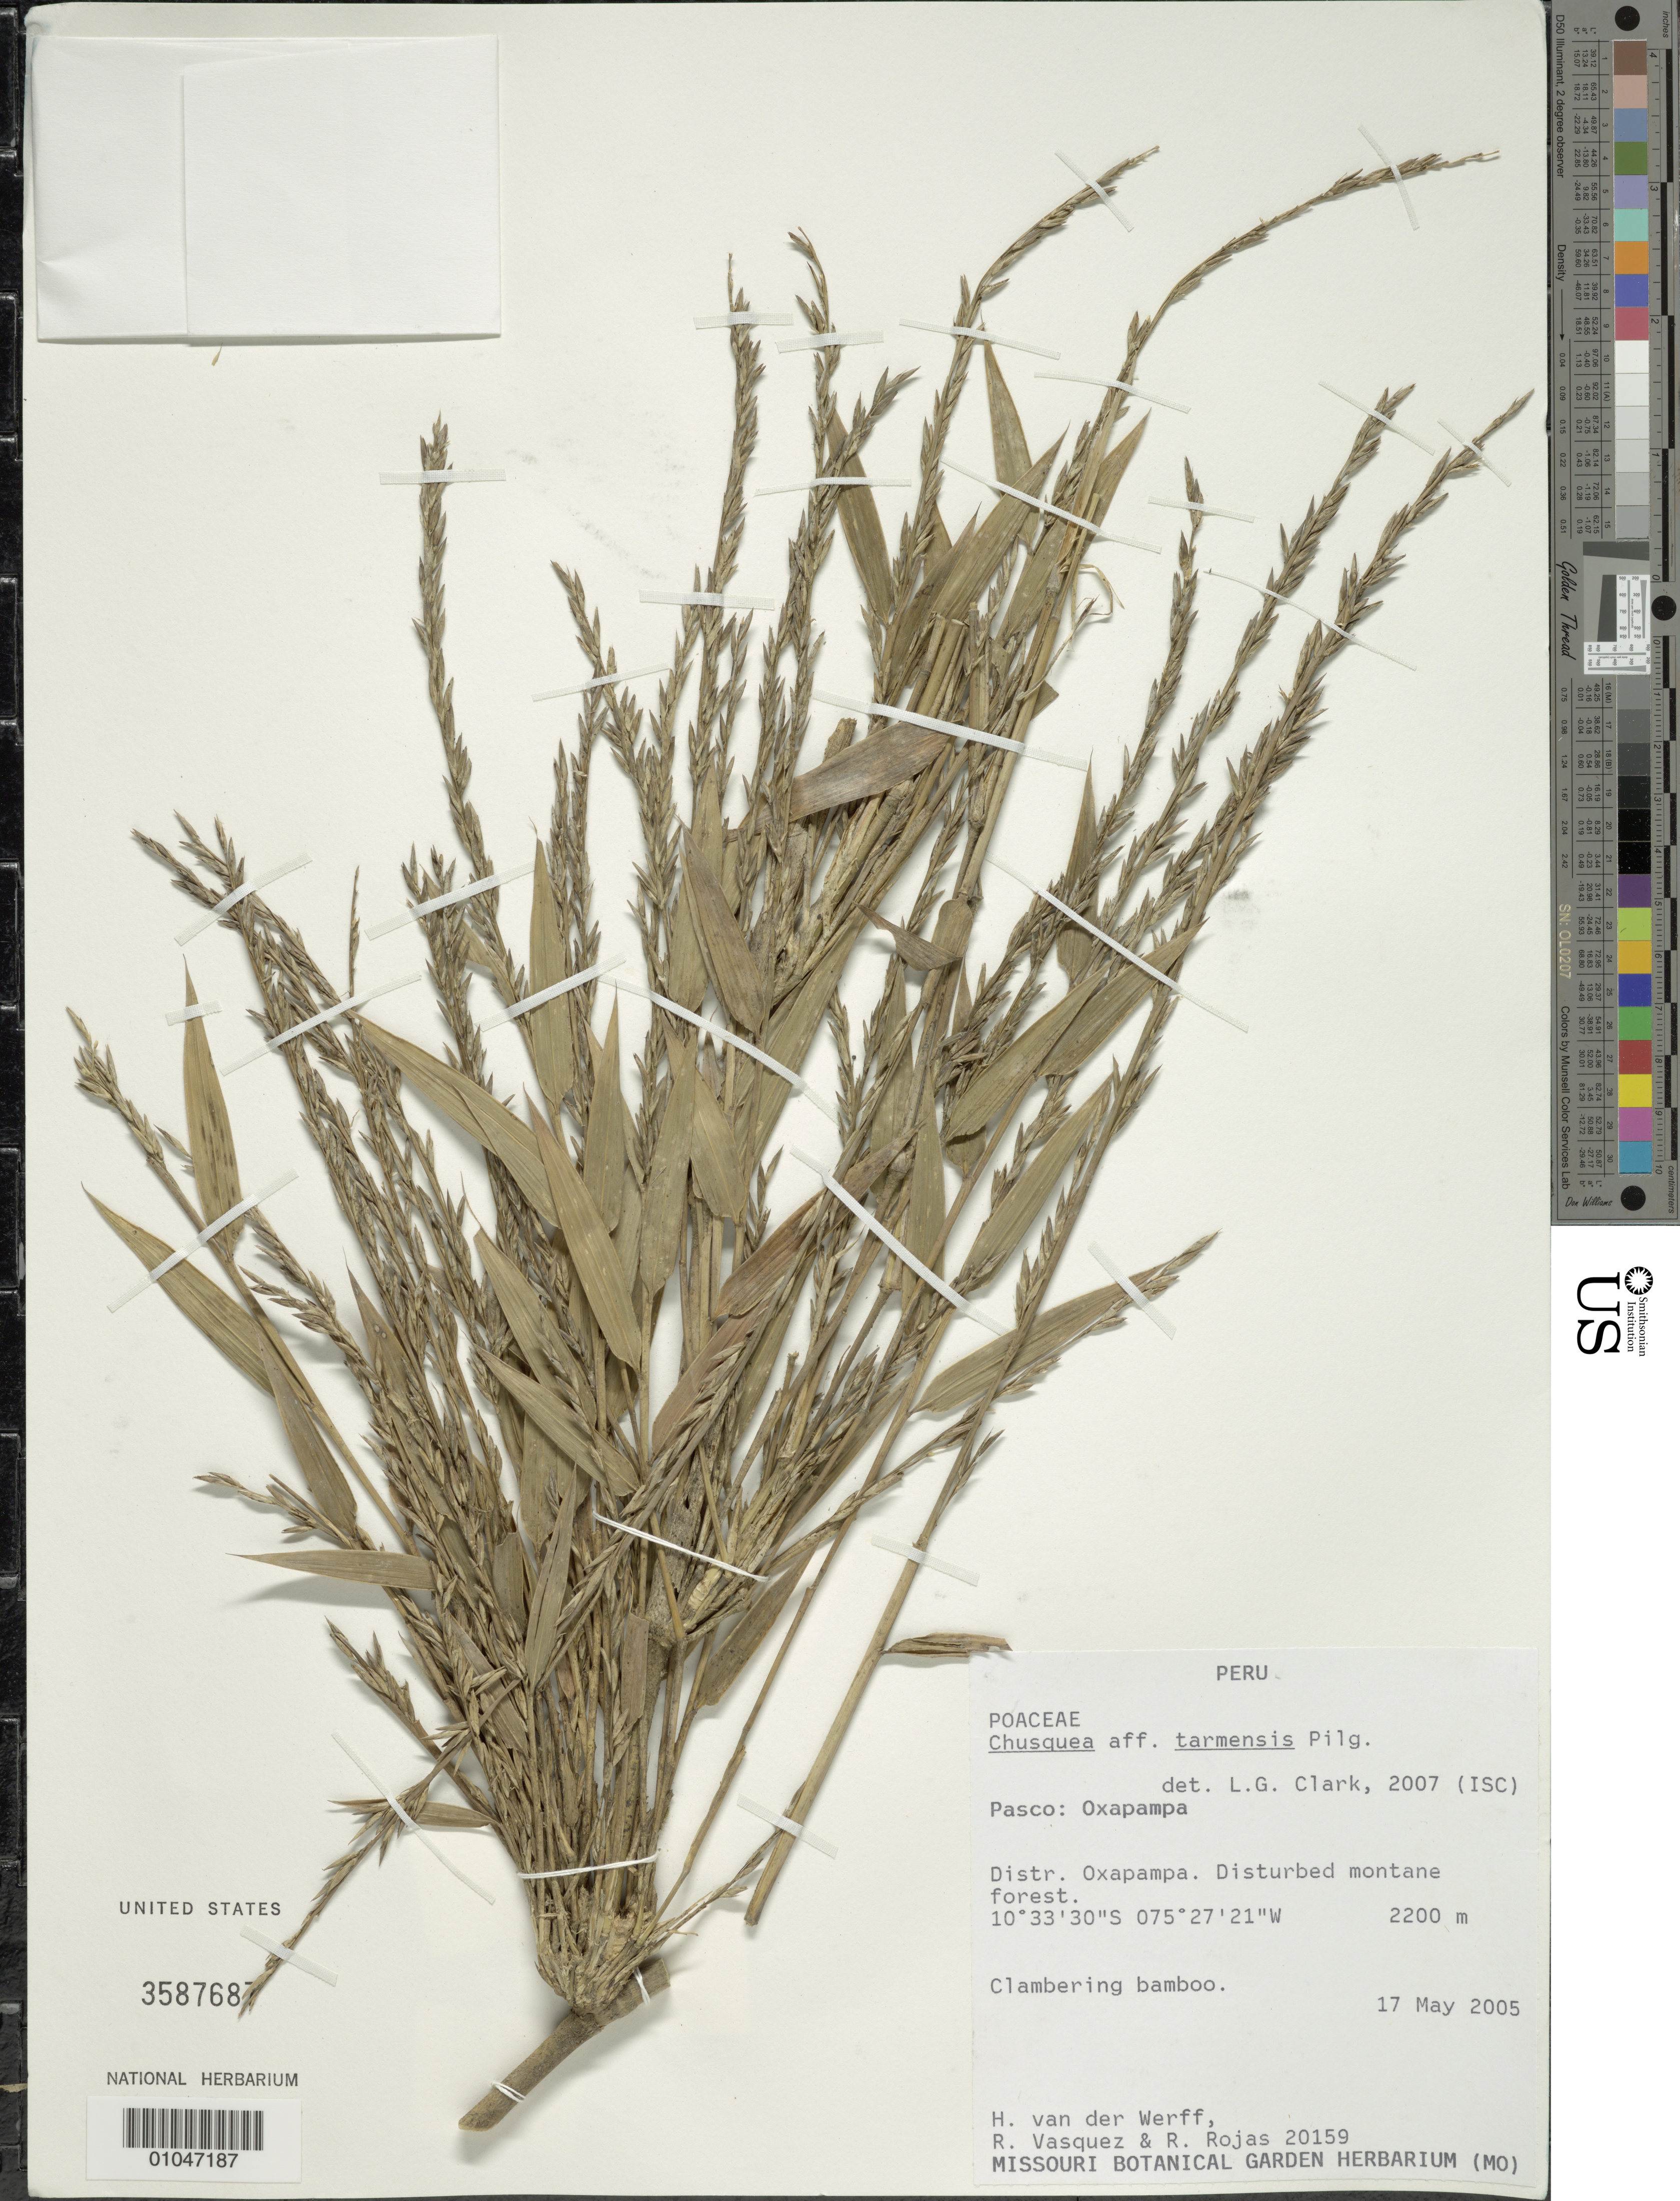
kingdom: Plantae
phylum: Tracheophyta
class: Liliopsida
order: Poales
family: Poaceae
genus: Chusquea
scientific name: Chusquea tarmensis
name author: Pilg.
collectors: H. van der Werff, R. Vasquez & C. Rojas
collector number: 20159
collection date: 2005-05-17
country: Peru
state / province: Pasco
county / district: Oxapampa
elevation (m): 2200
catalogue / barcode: US 3587687